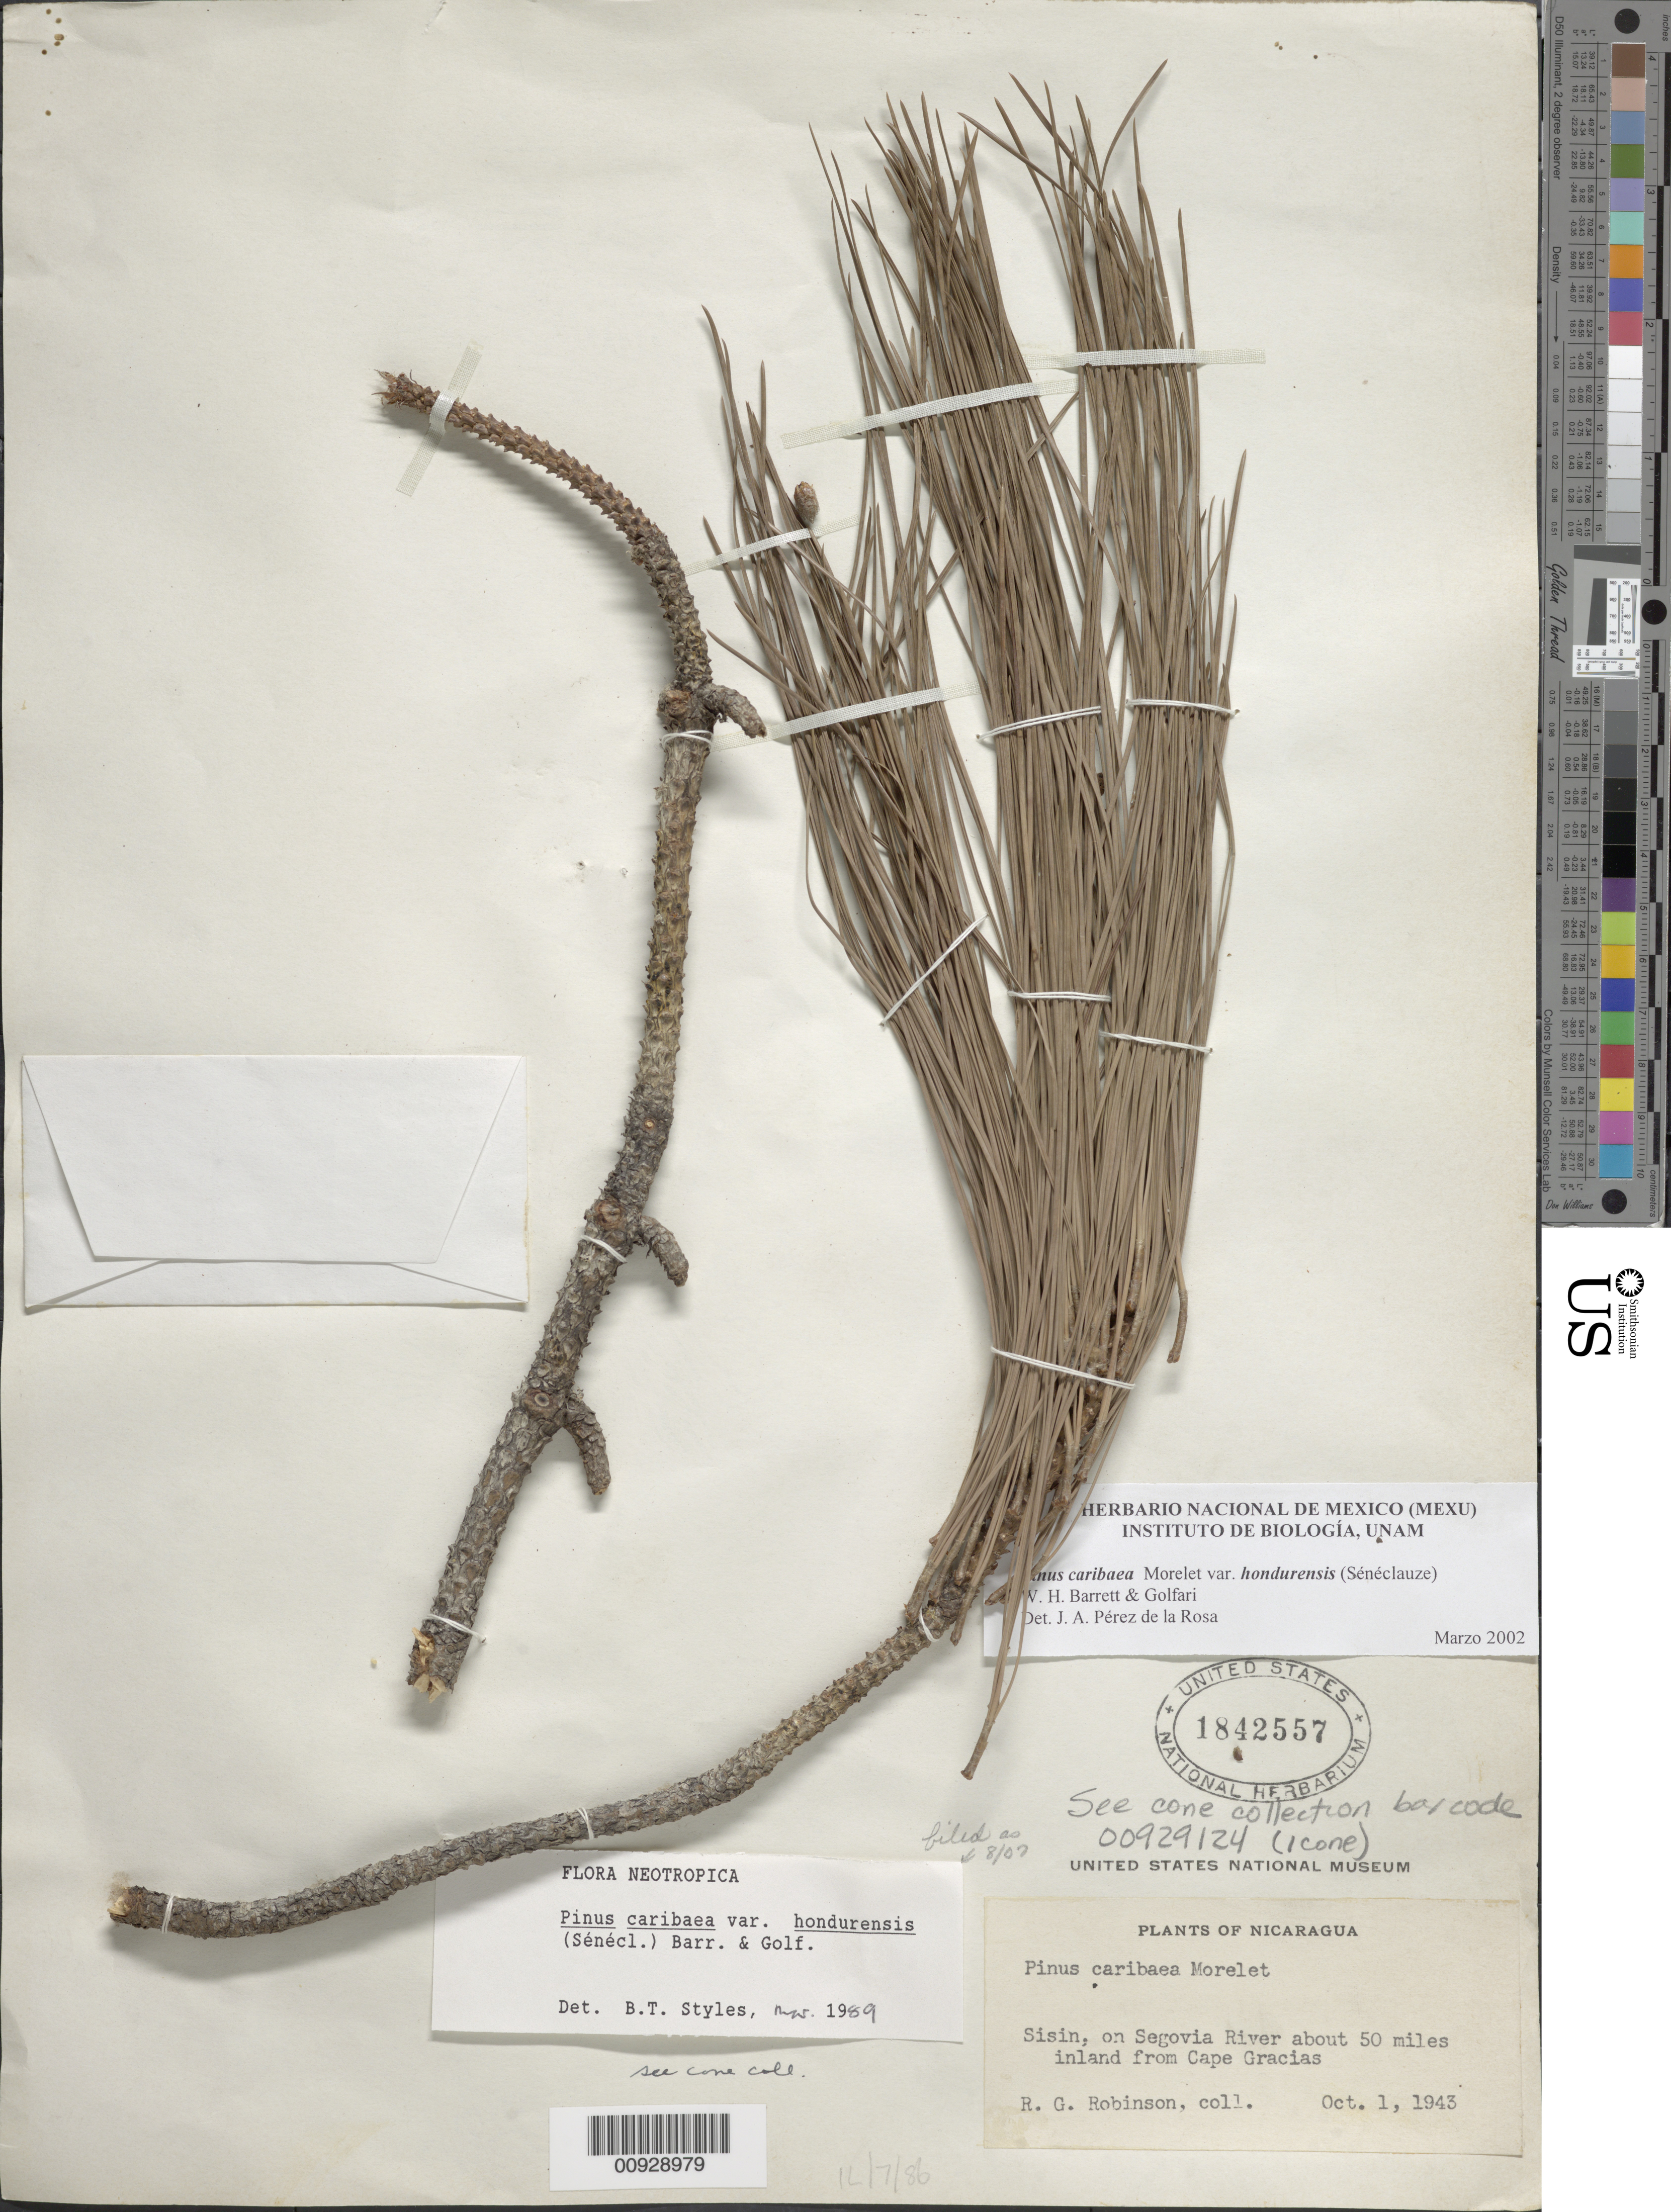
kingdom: Plantae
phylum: Tracheophyta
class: Pinopsida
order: Pinales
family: Pinaceae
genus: Pinus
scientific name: Pinus caribaea var. hondurensis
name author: (Sénécl.) W.H.G. Barrett & Golfari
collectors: R. G. Robinson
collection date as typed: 01 Oct 1943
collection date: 1943-10-01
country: Nicaragua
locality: Sisin, on Segovia River about 50 miles inland from Cape Gracias.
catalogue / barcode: US 1842557